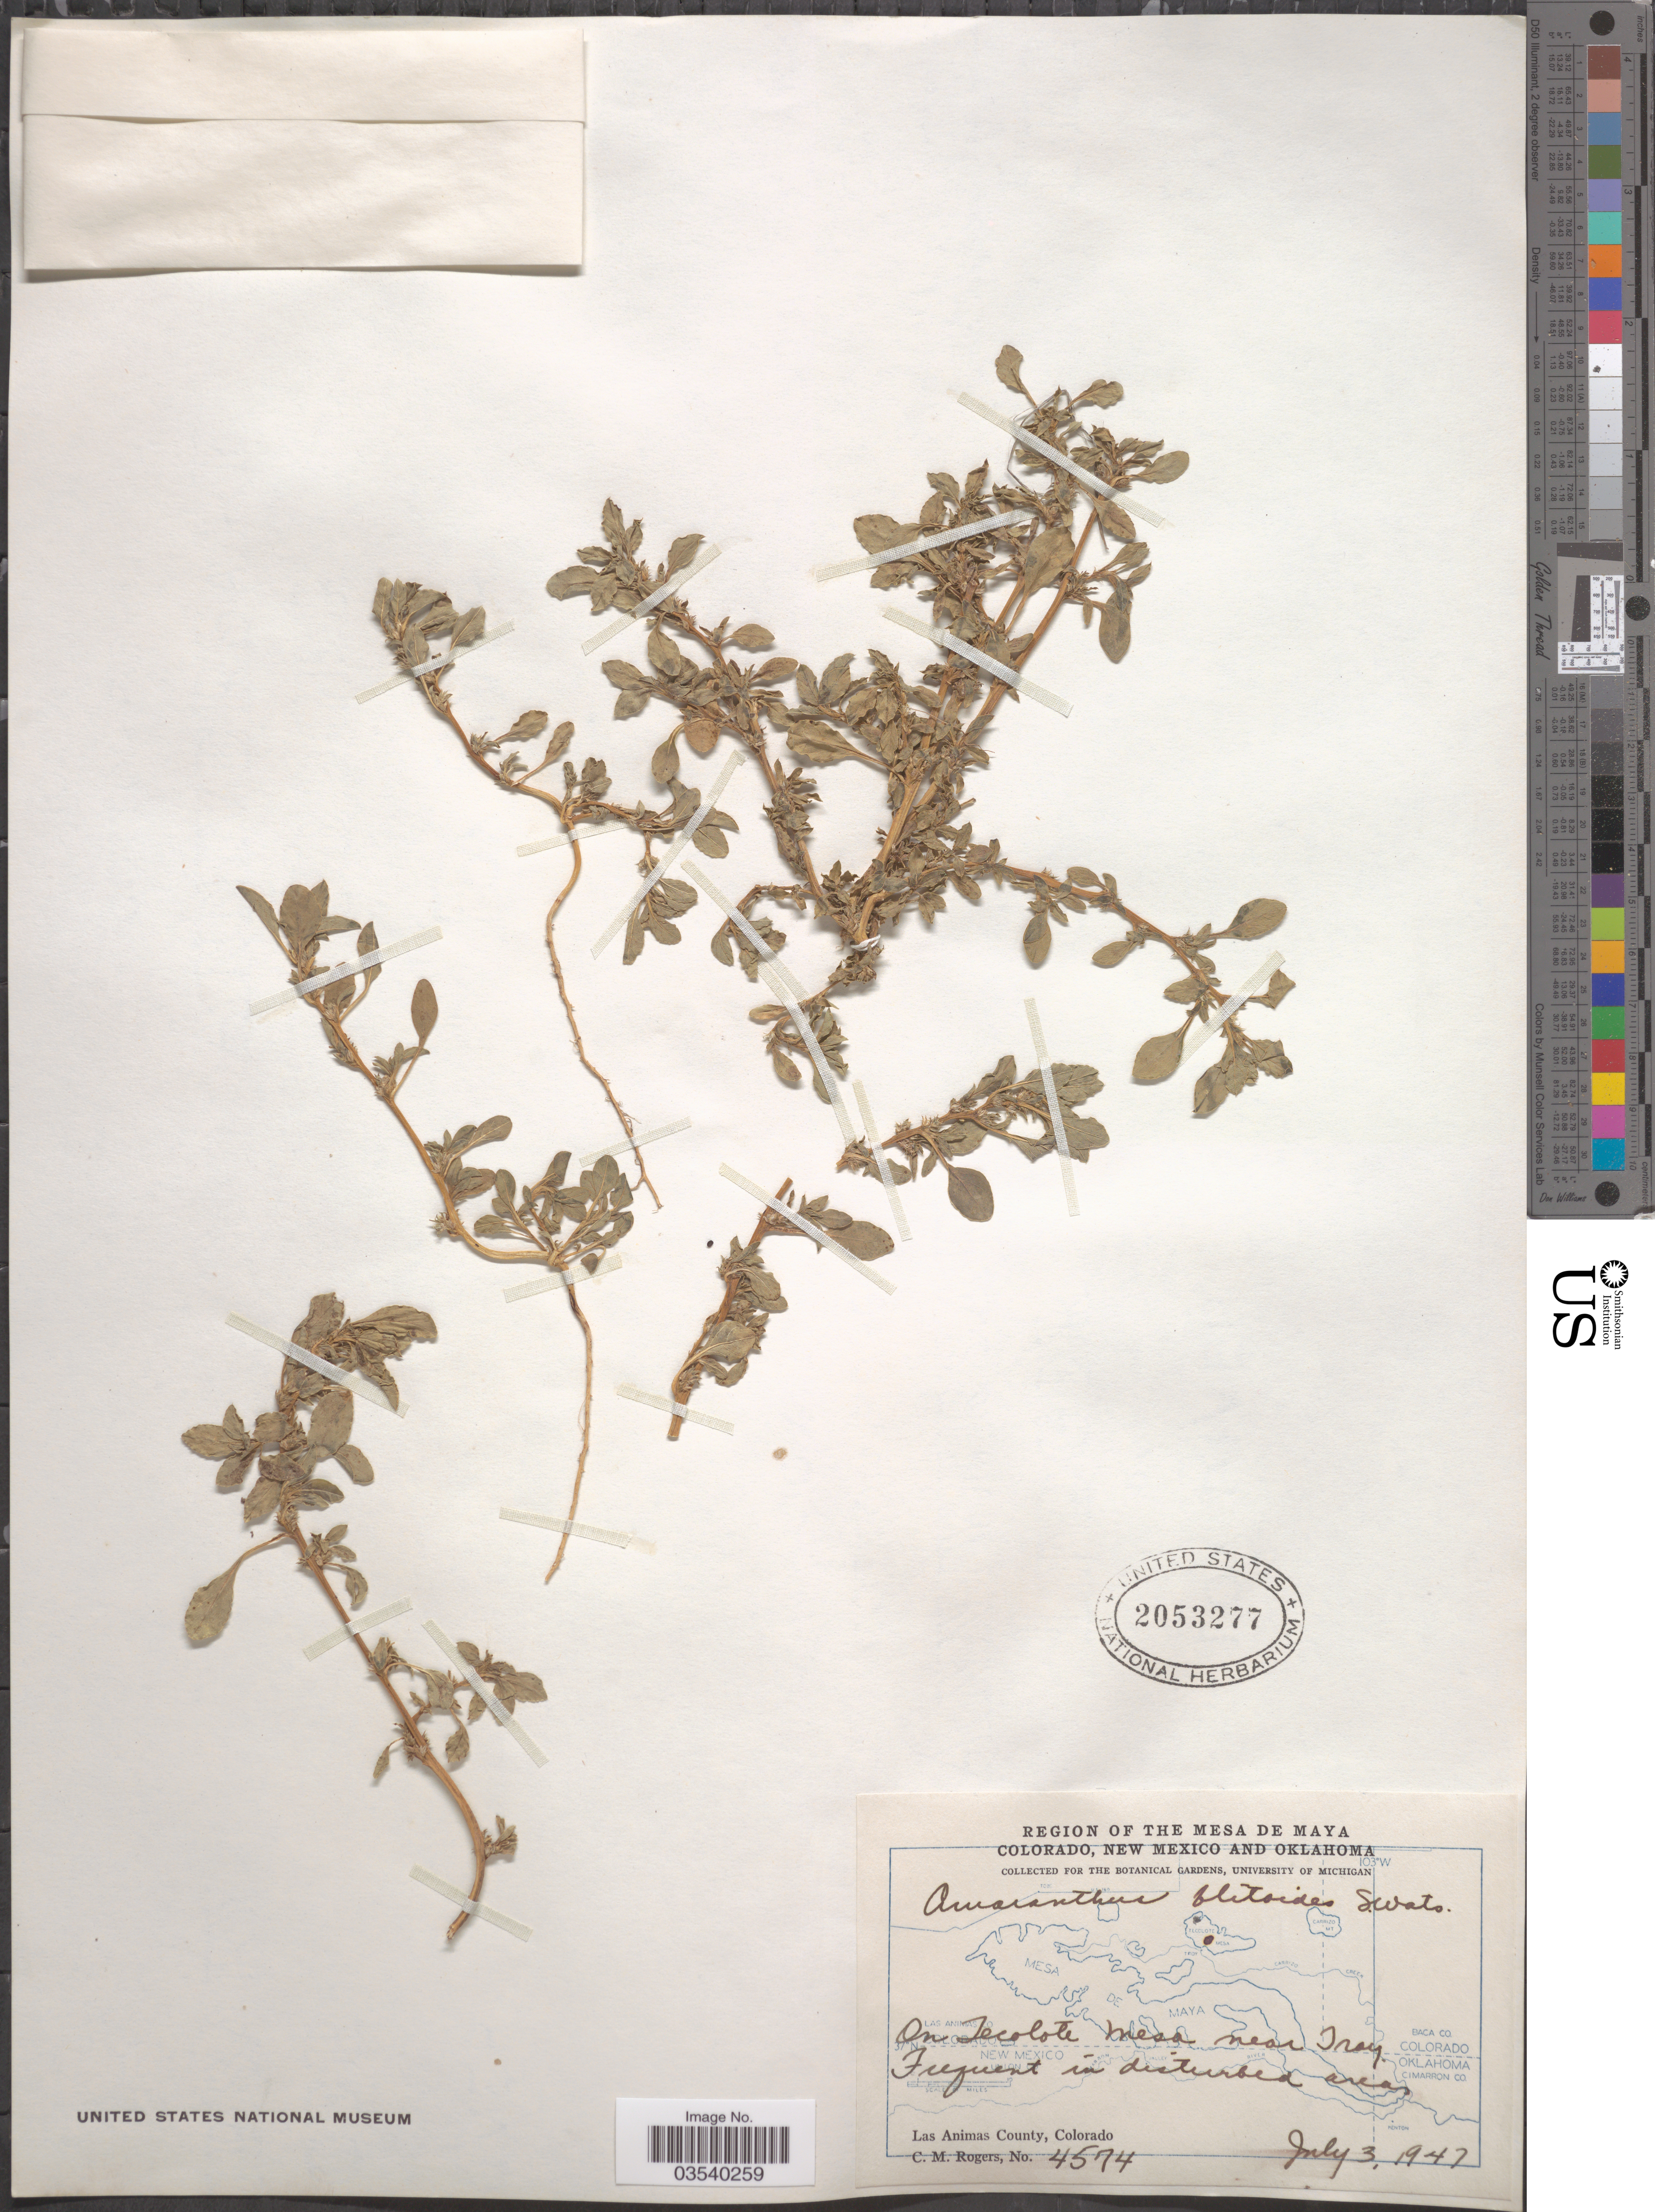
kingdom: Plantae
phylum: Tracheophyta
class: Magnoliopsida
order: Caryophyllales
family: Amaranthaceae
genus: Amaranthus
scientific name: Amaranthus blitoides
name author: S. Watson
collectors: C. M. Rogers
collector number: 4574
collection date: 1947-07-03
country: United States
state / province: Colorado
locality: The Mesa de Maya. On Tecolote mesa near Tray. Las Animas County.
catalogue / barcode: US 2053277